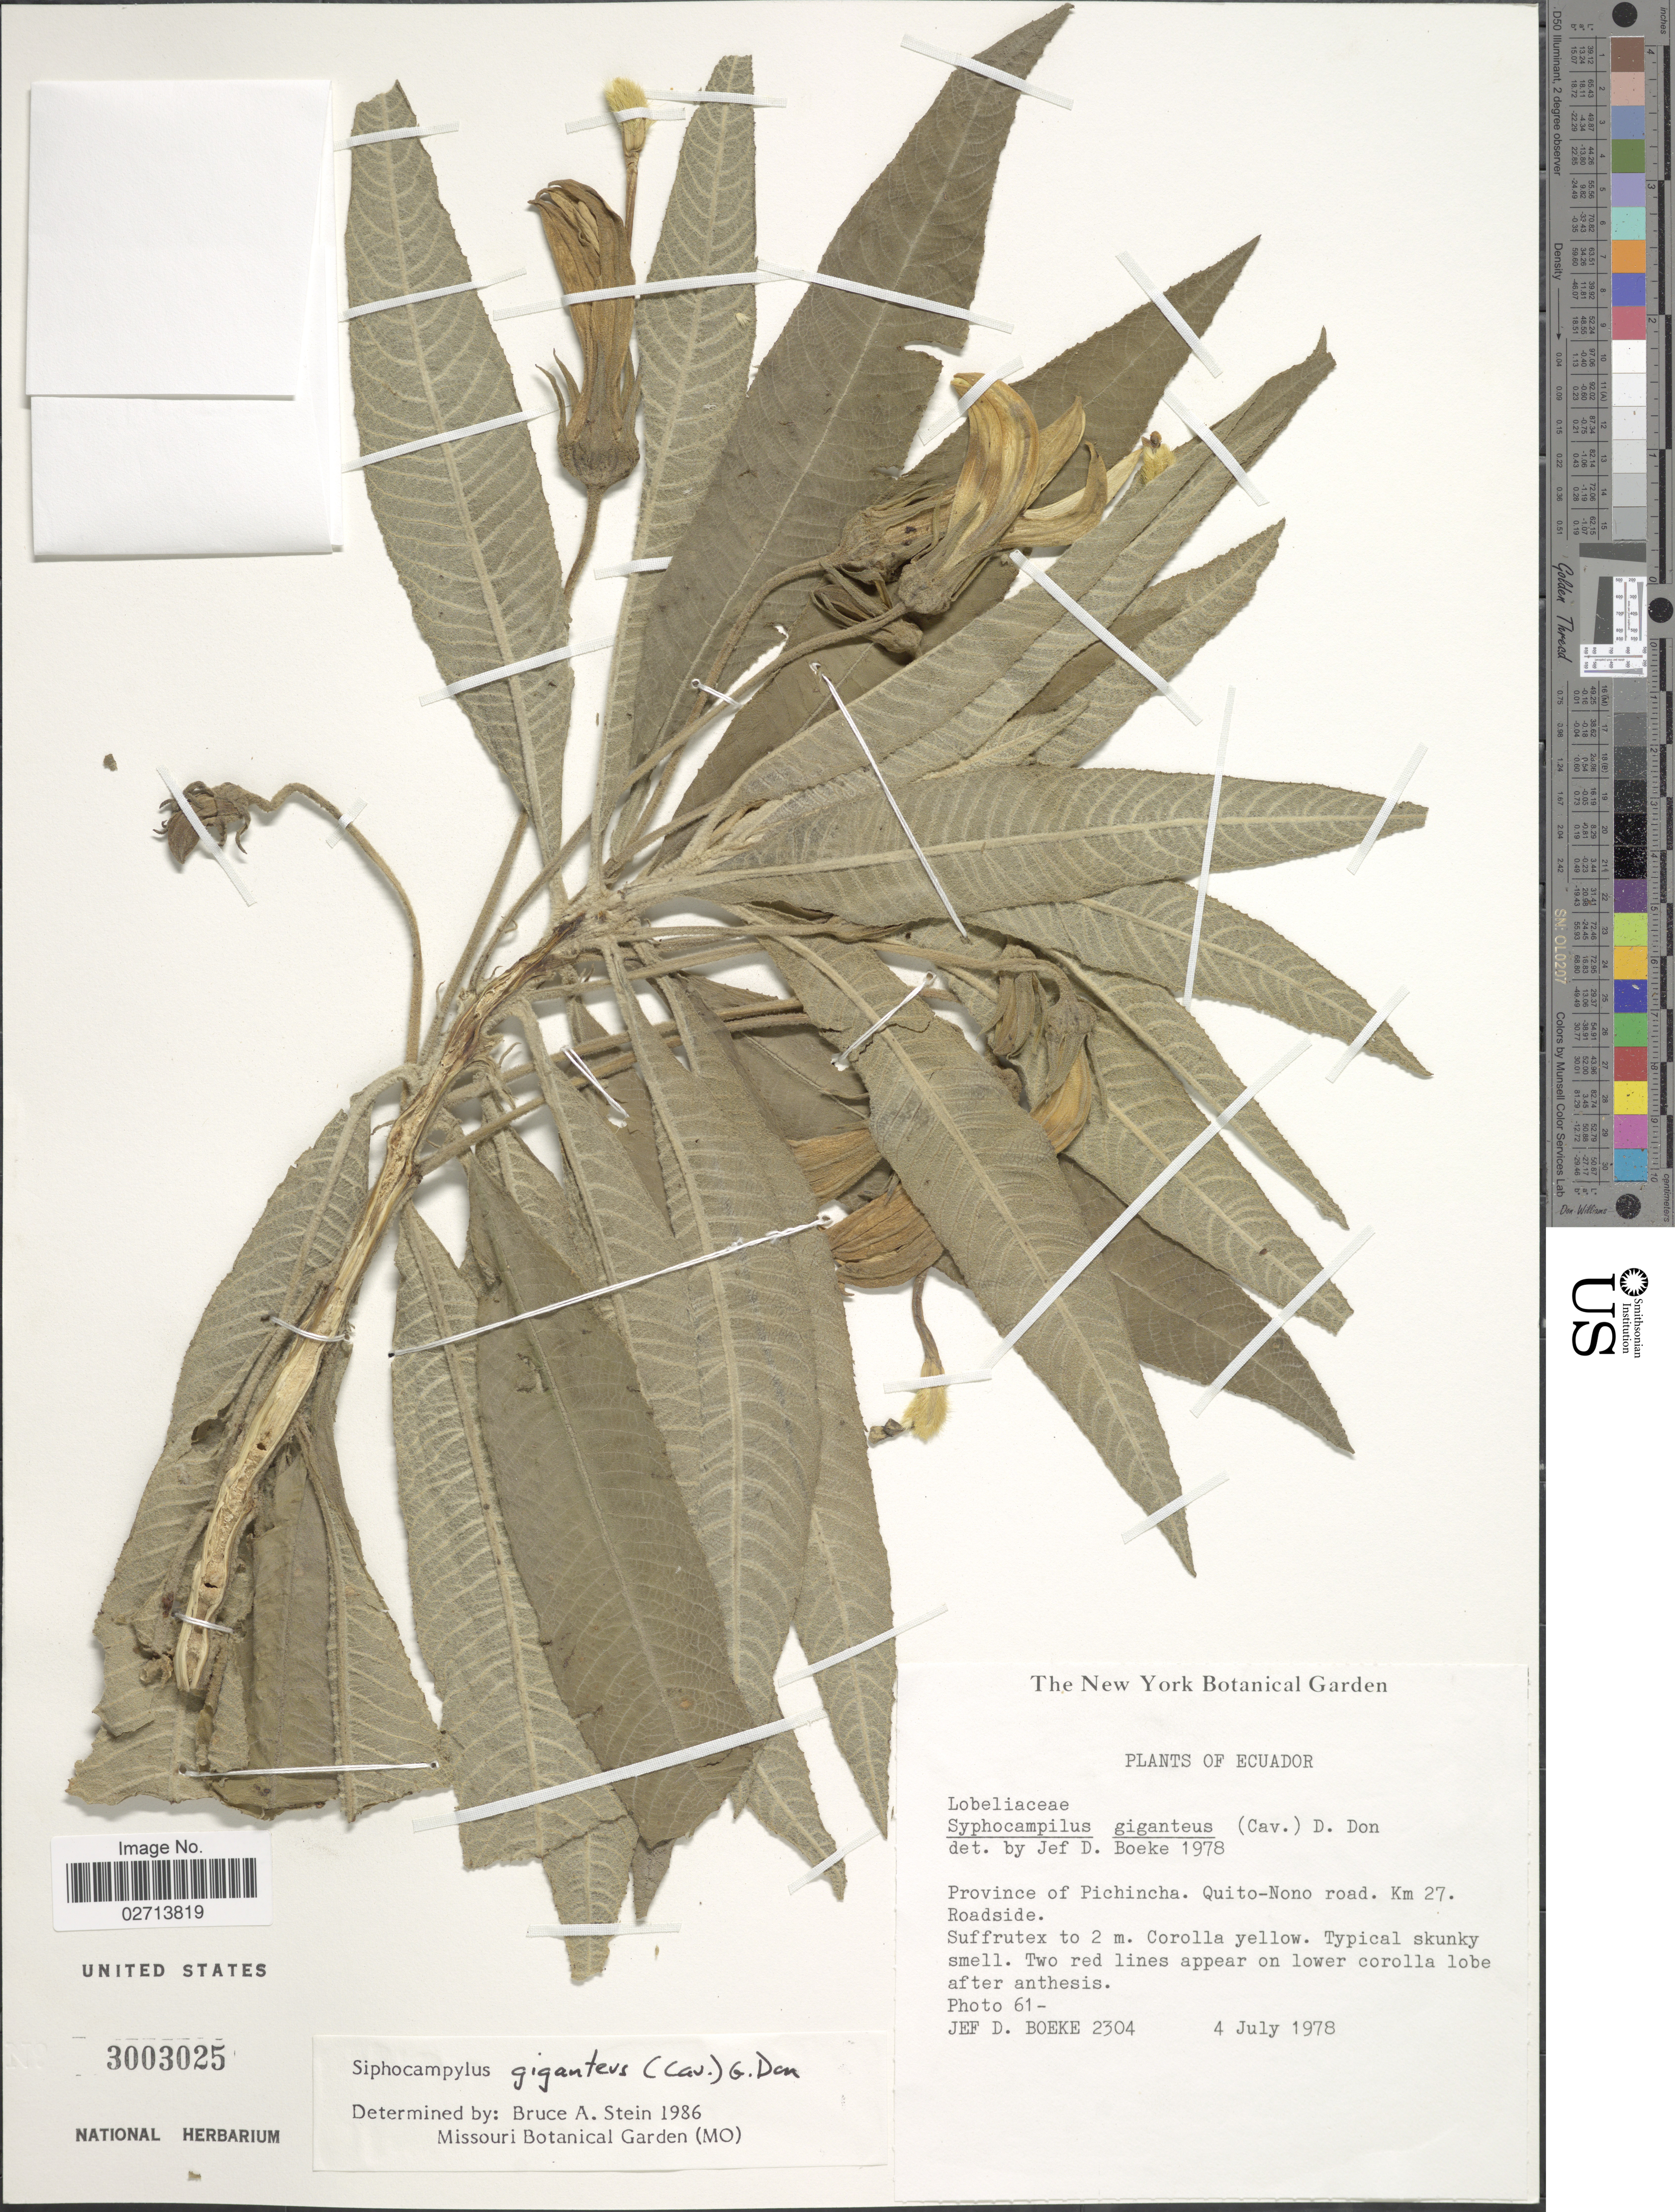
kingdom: Plantae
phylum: Tracheophyta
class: Magnoliopsida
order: Asterales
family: Campanulaceae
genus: Siphocampylus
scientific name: Siphocampylus giganteus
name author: (Cav.) G. Don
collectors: J. Boeke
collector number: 2304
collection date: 1978-07-04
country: Ecuador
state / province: Pichincha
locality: Quito-Nono road. Km 27 Roadside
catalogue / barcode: US 3003025